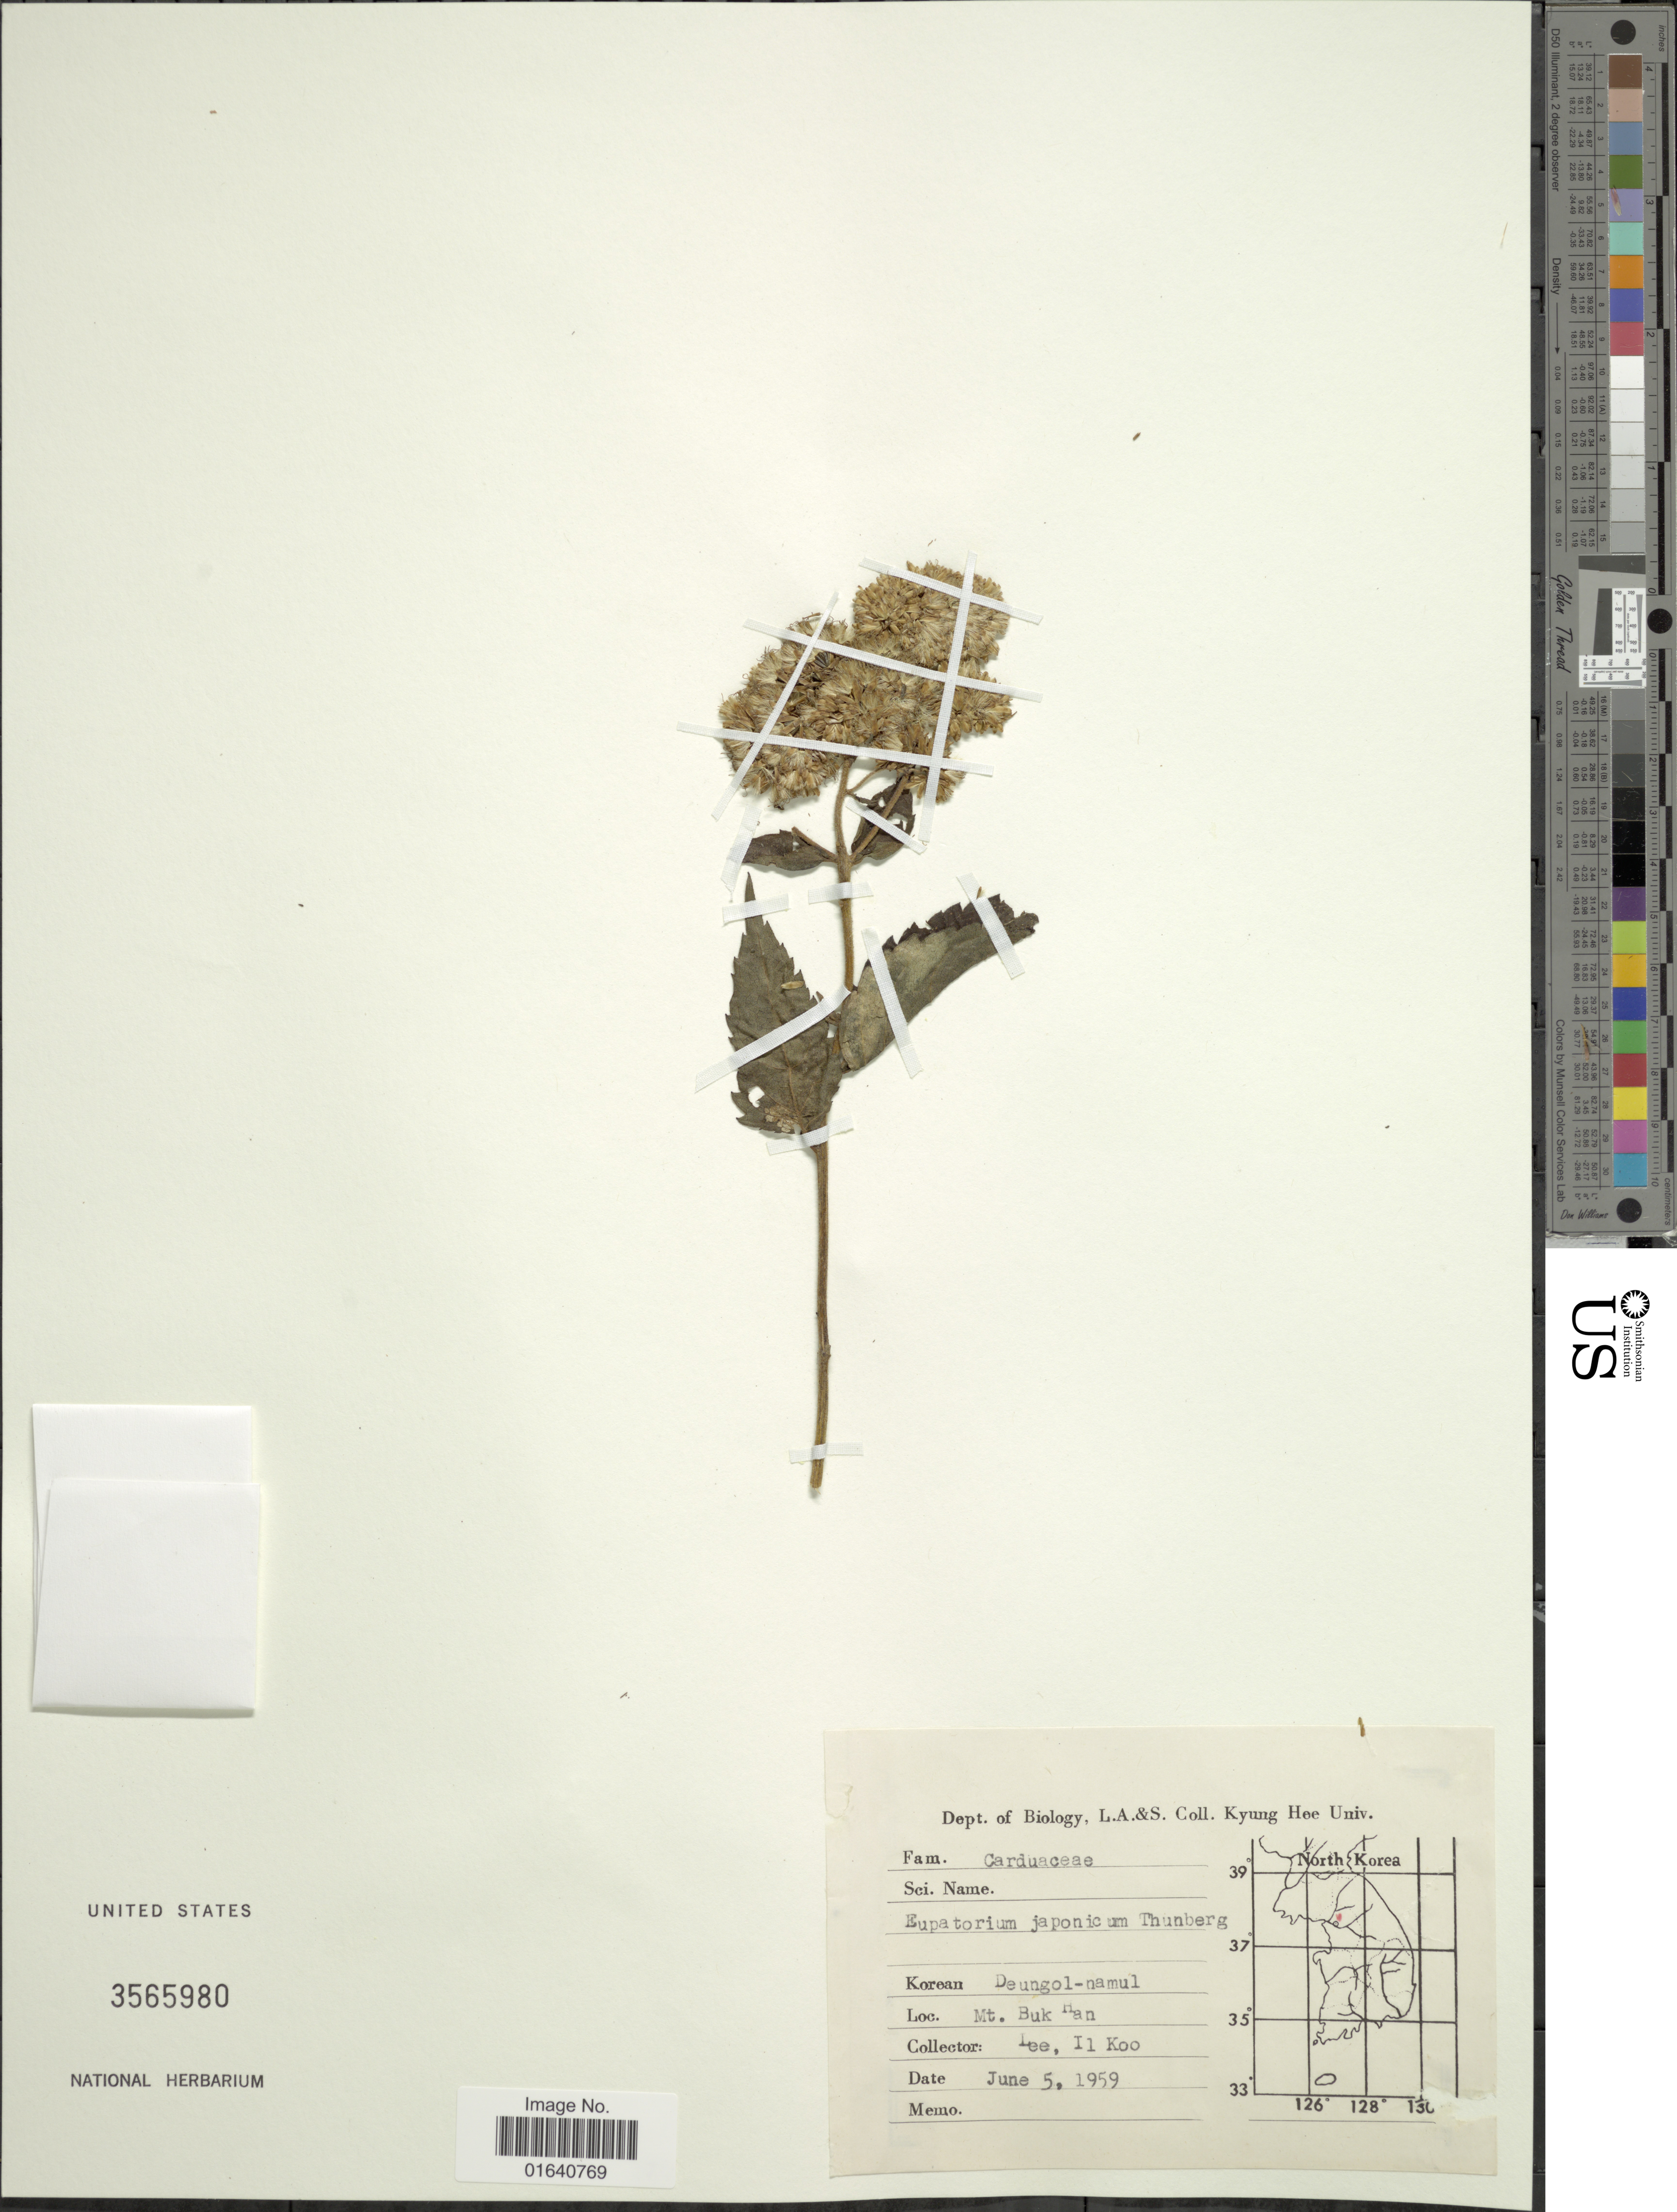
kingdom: Plantae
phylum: Tracheophyta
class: Magnoliopsida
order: Asterales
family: Asteraceae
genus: Eupatorium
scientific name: Eupatorium japonicum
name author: Thunb.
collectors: I. Lee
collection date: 1959-06-05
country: North Korea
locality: Korean Duengol-namul, Mt Buk Han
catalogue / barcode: US 3565980